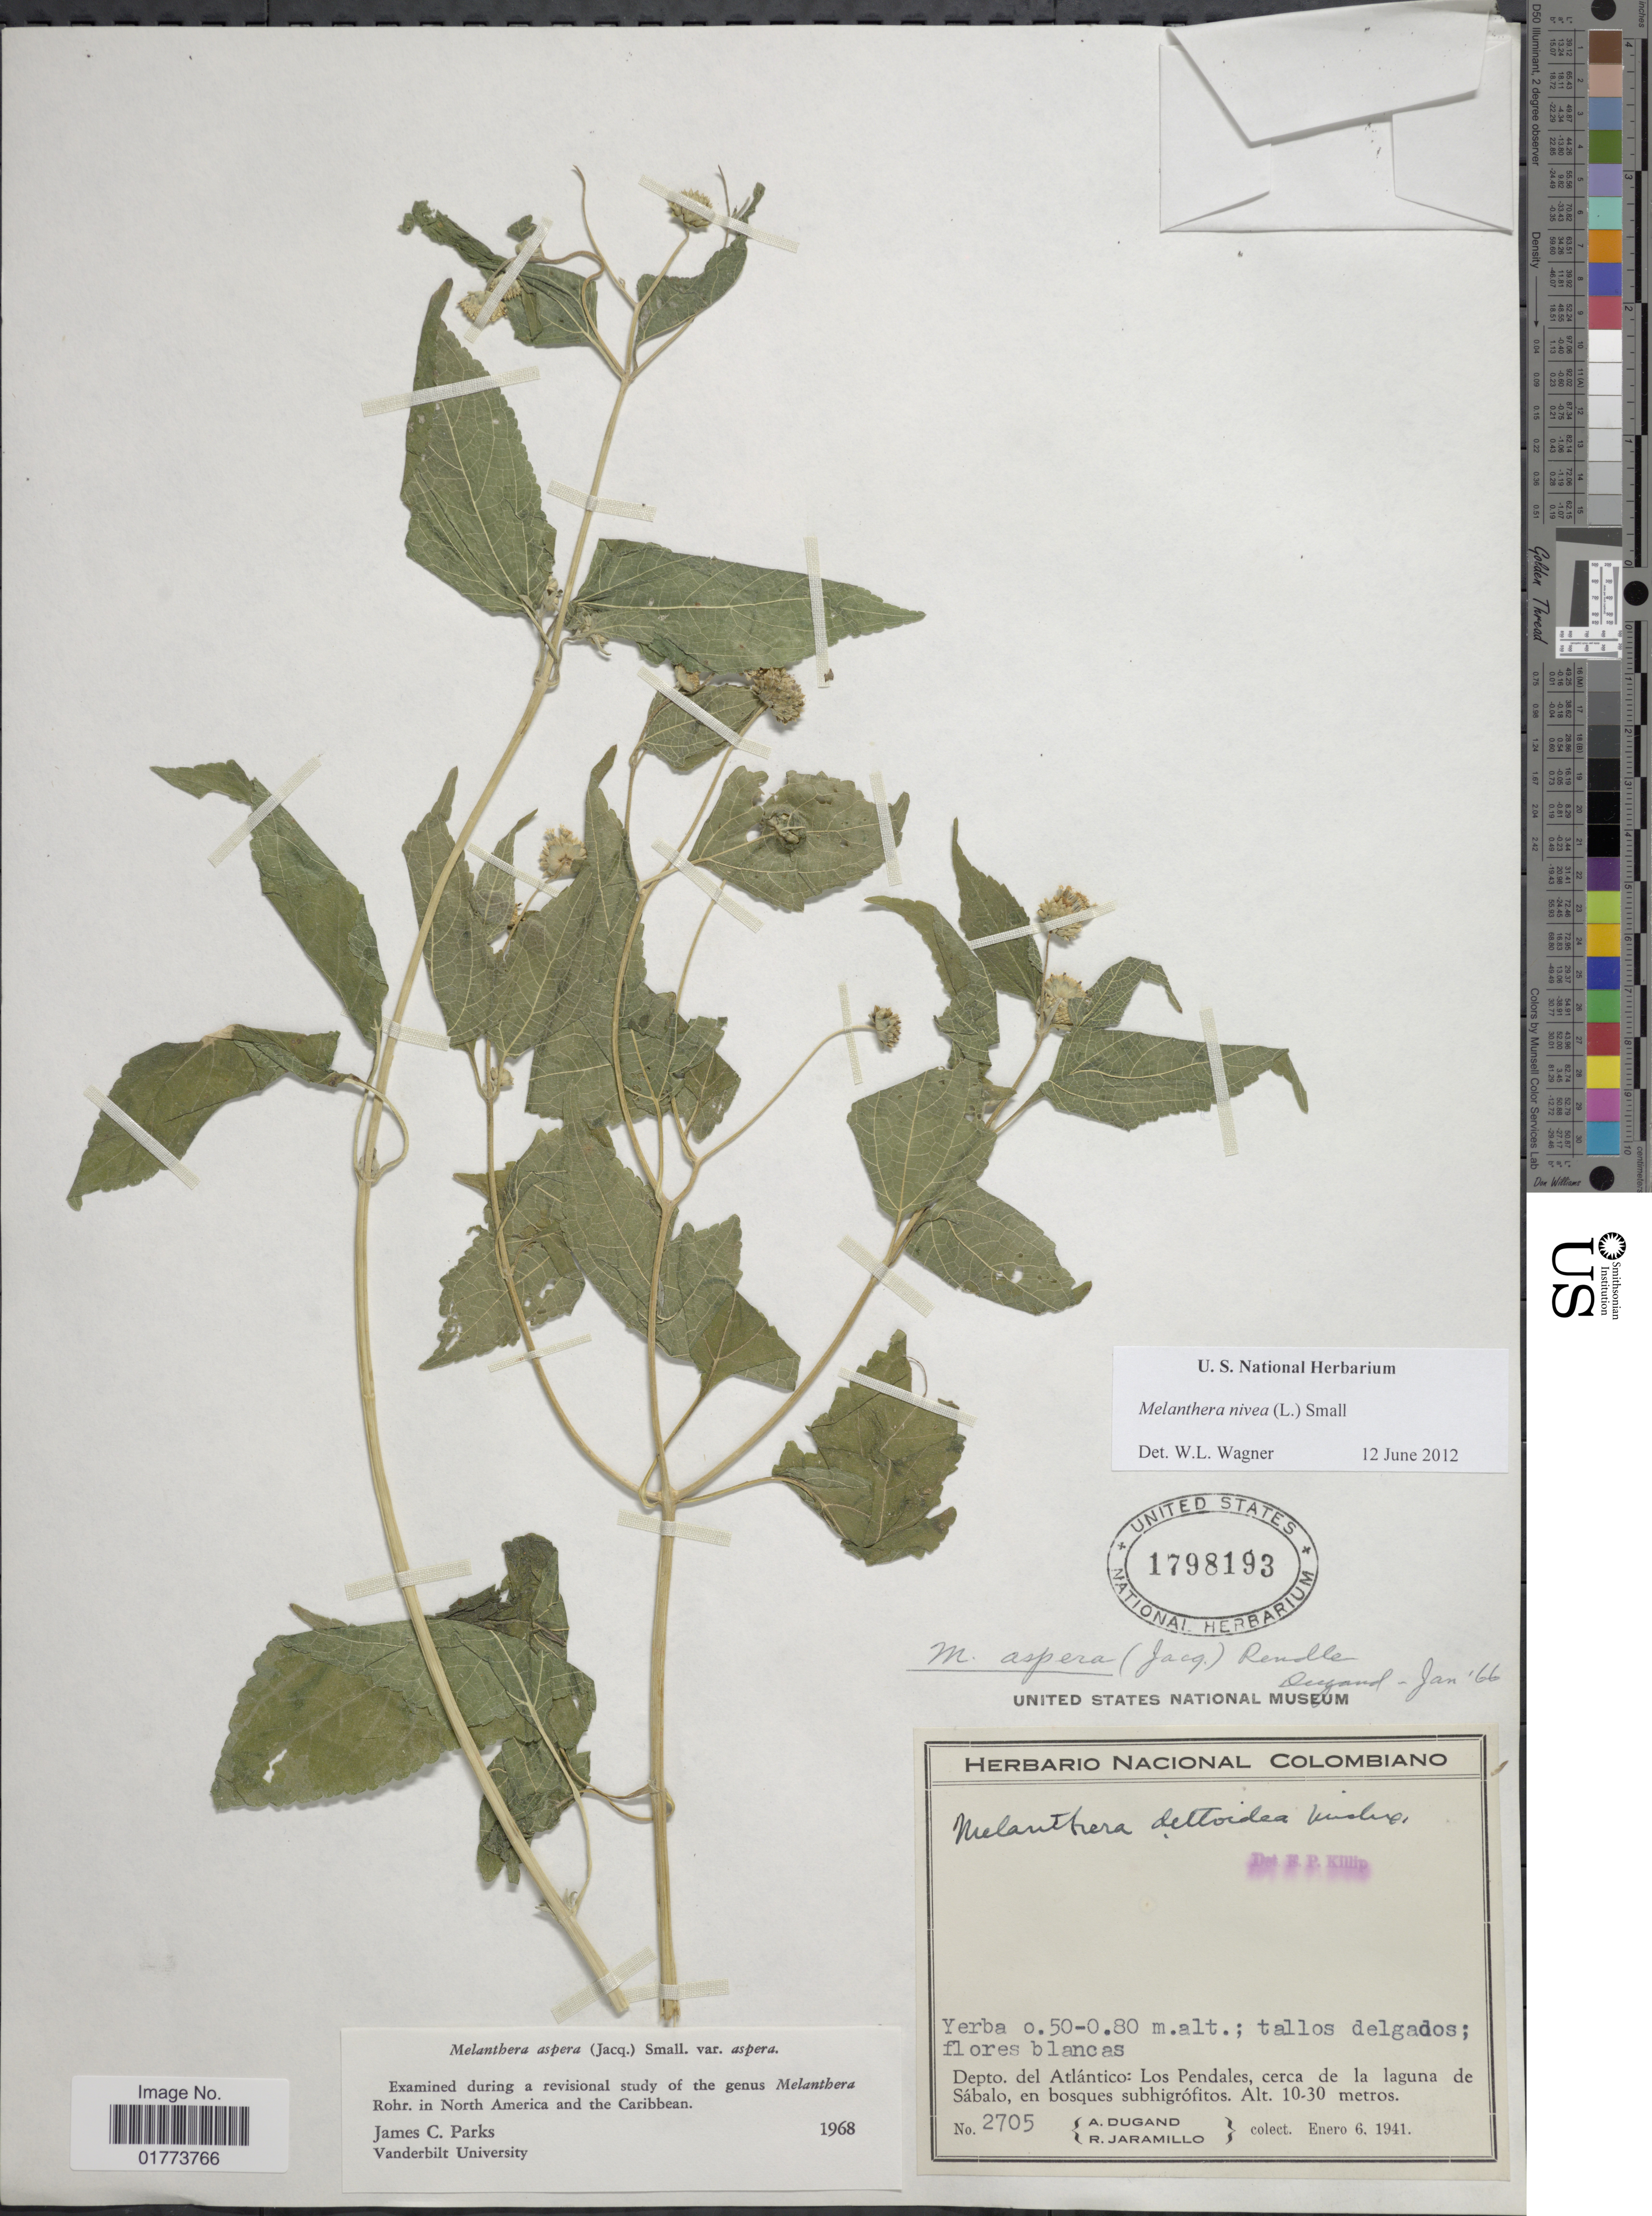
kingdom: Plantae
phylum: Tracheophyta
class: Magnoliopsida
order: Asterales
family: Asteraceae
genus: Melanthera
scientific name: Melanthera nivea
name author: (L.) Small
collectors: A. Dugand & R. Jaramillo M.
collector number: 2705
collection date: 1941-01-06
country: Colombia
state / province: Atlántico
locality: Depto. del Atlántico: Los Pendales, cerca de la laguna de Sabalo, en bosque subhigrofitos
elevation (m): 10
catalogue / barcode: US 1798193